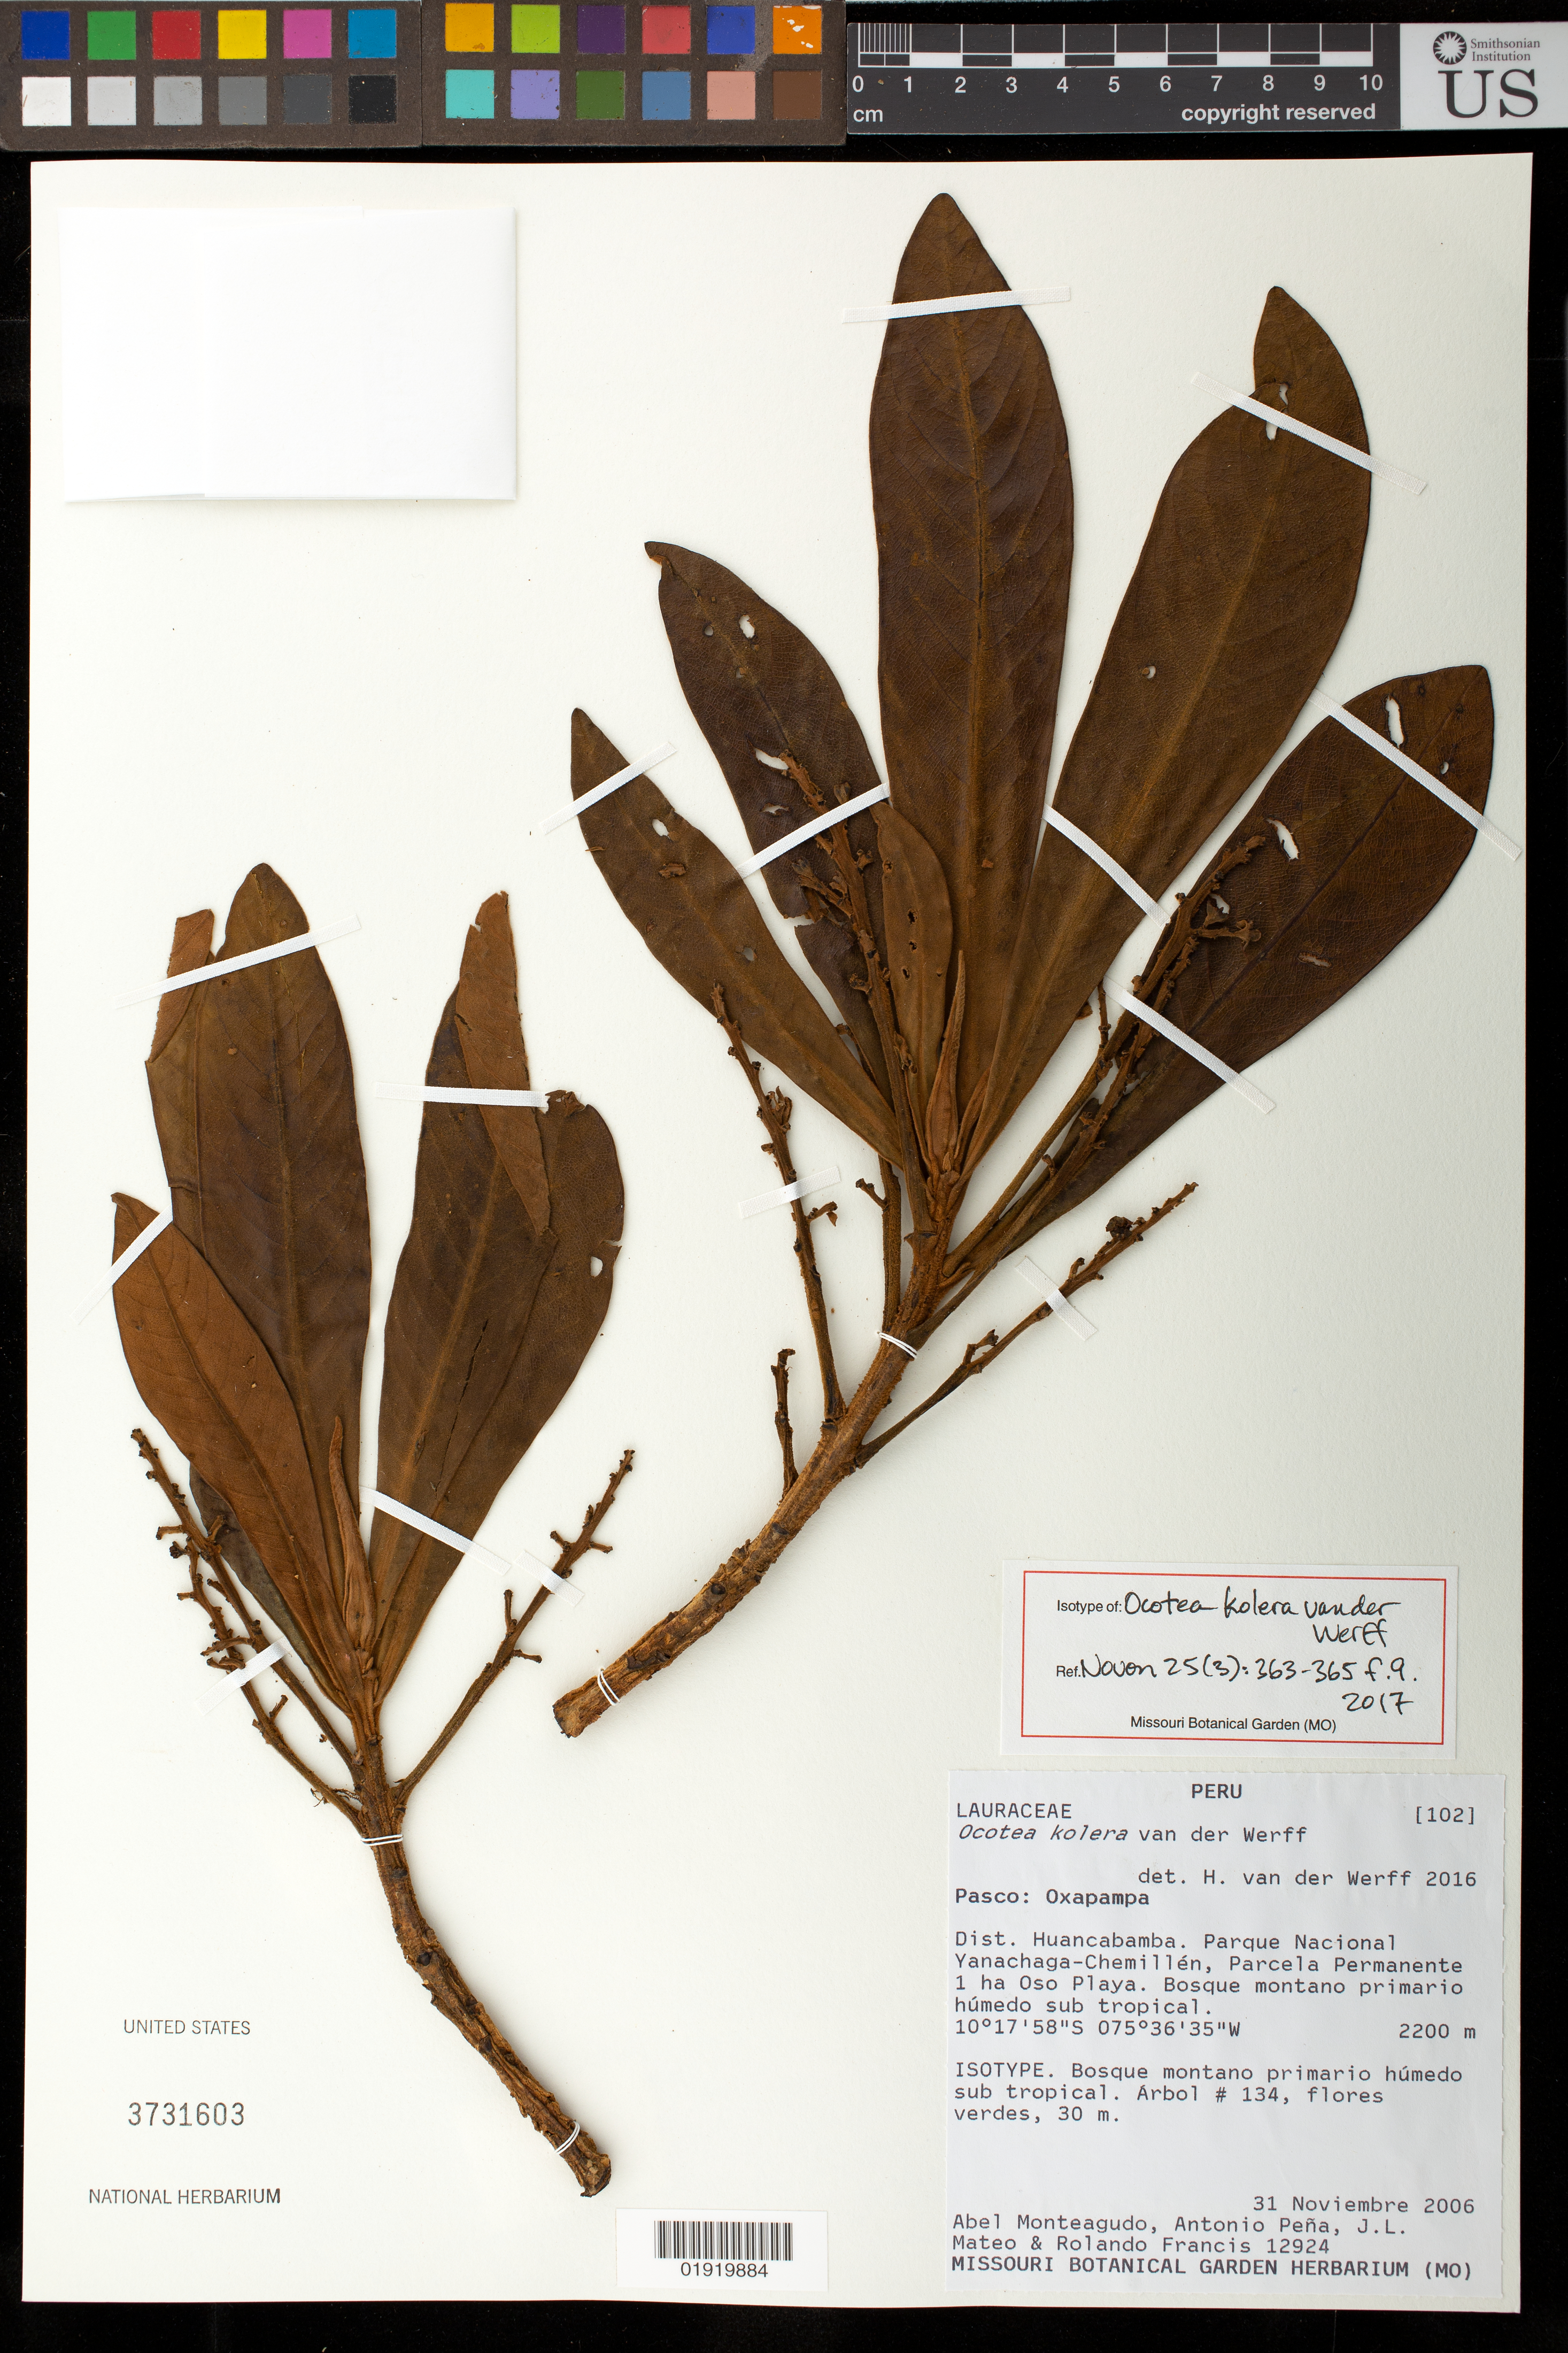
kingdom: Plantae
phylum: Tracheophyta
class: Magnoliopsida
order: Laurales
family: Lauraceae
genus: Ocotea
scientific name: Ocotea kolera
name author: van der Werff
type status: Isotype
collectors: A. Monteagudo, A. Peña, J. Mateo & R. Francis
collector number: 12924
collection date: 2006-11-30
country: Peru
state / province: Pasco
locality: Pasco: Oxapampa. Dist. Huancabamba. Parque Nacional Yanachaga-Chemillen, Parcela Permanente 1.0 ha Oso Playa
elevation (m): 2200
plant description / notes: Collection date on label "31 Noviembre 2006" [sic]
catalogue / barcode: US 3731603